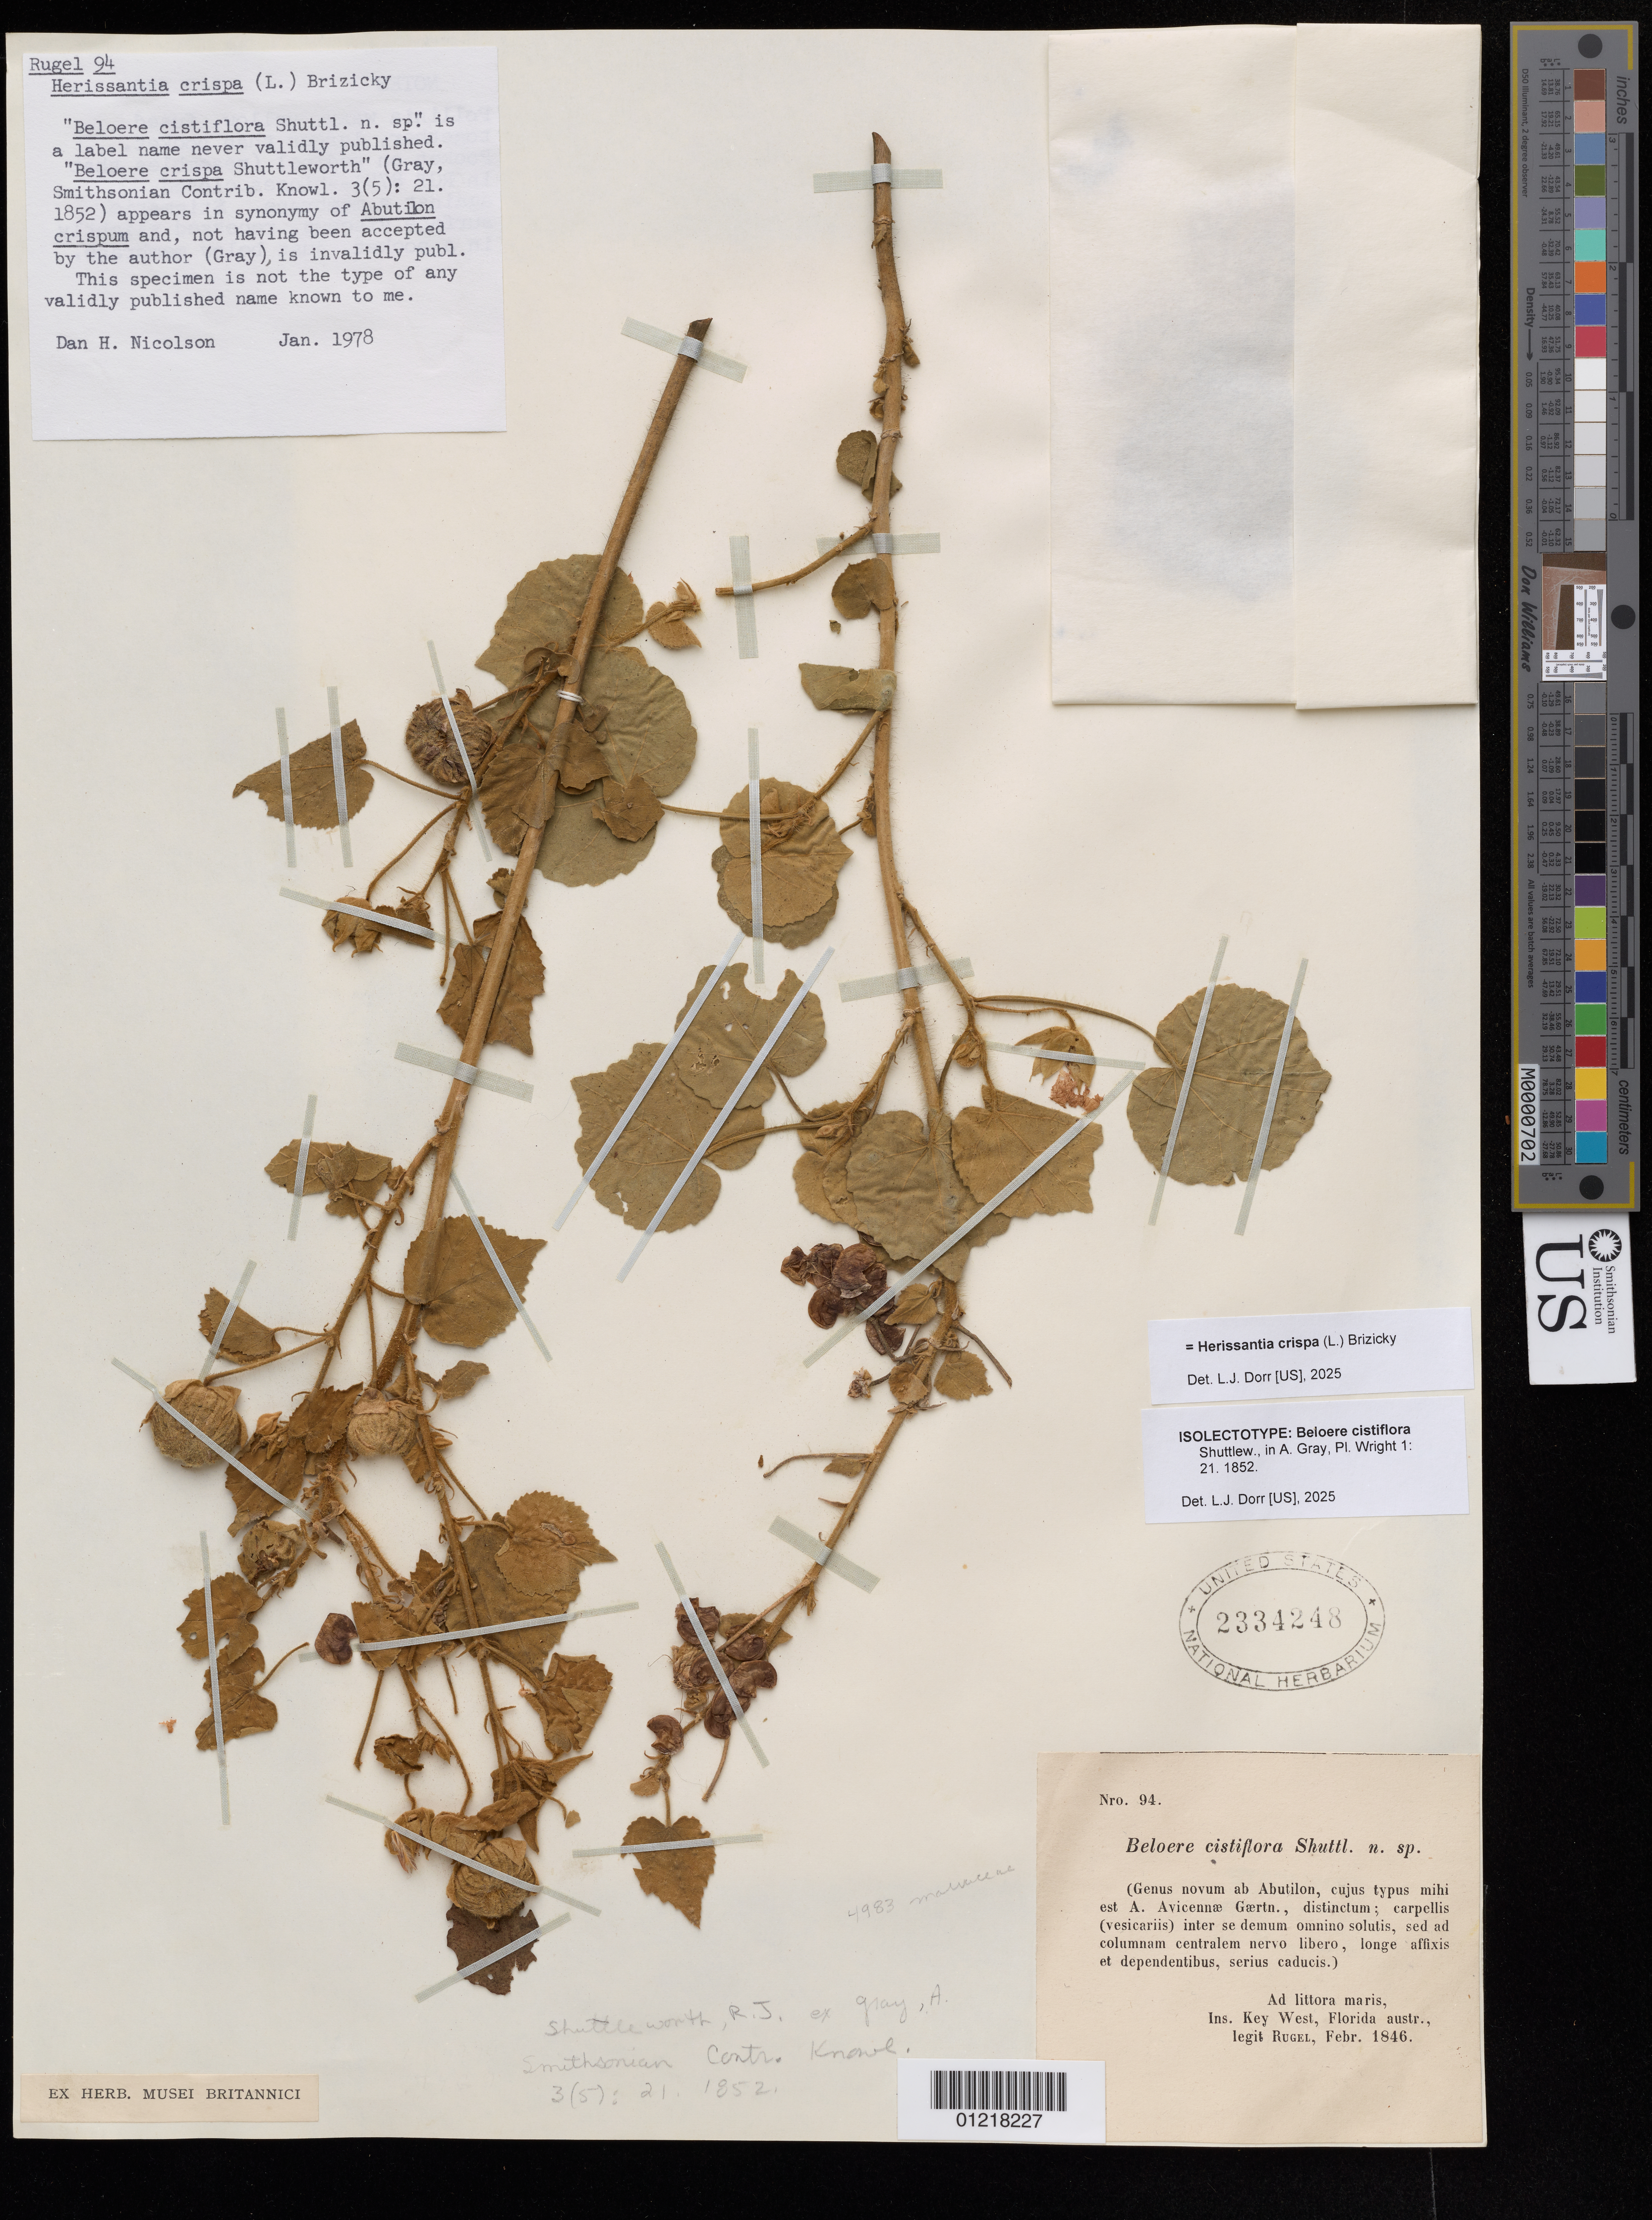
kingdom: Plantae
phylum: Tracheophyta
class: Magnoliopsida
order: Malvales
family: Malvaceae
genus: Beloere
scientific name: Beloere cistiflora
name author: Shuttlew.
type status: Isolectotype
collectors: Rugel, --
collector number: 94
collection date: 1846-02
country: United States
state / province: Florida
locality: Key West.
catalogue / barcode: US 2334248